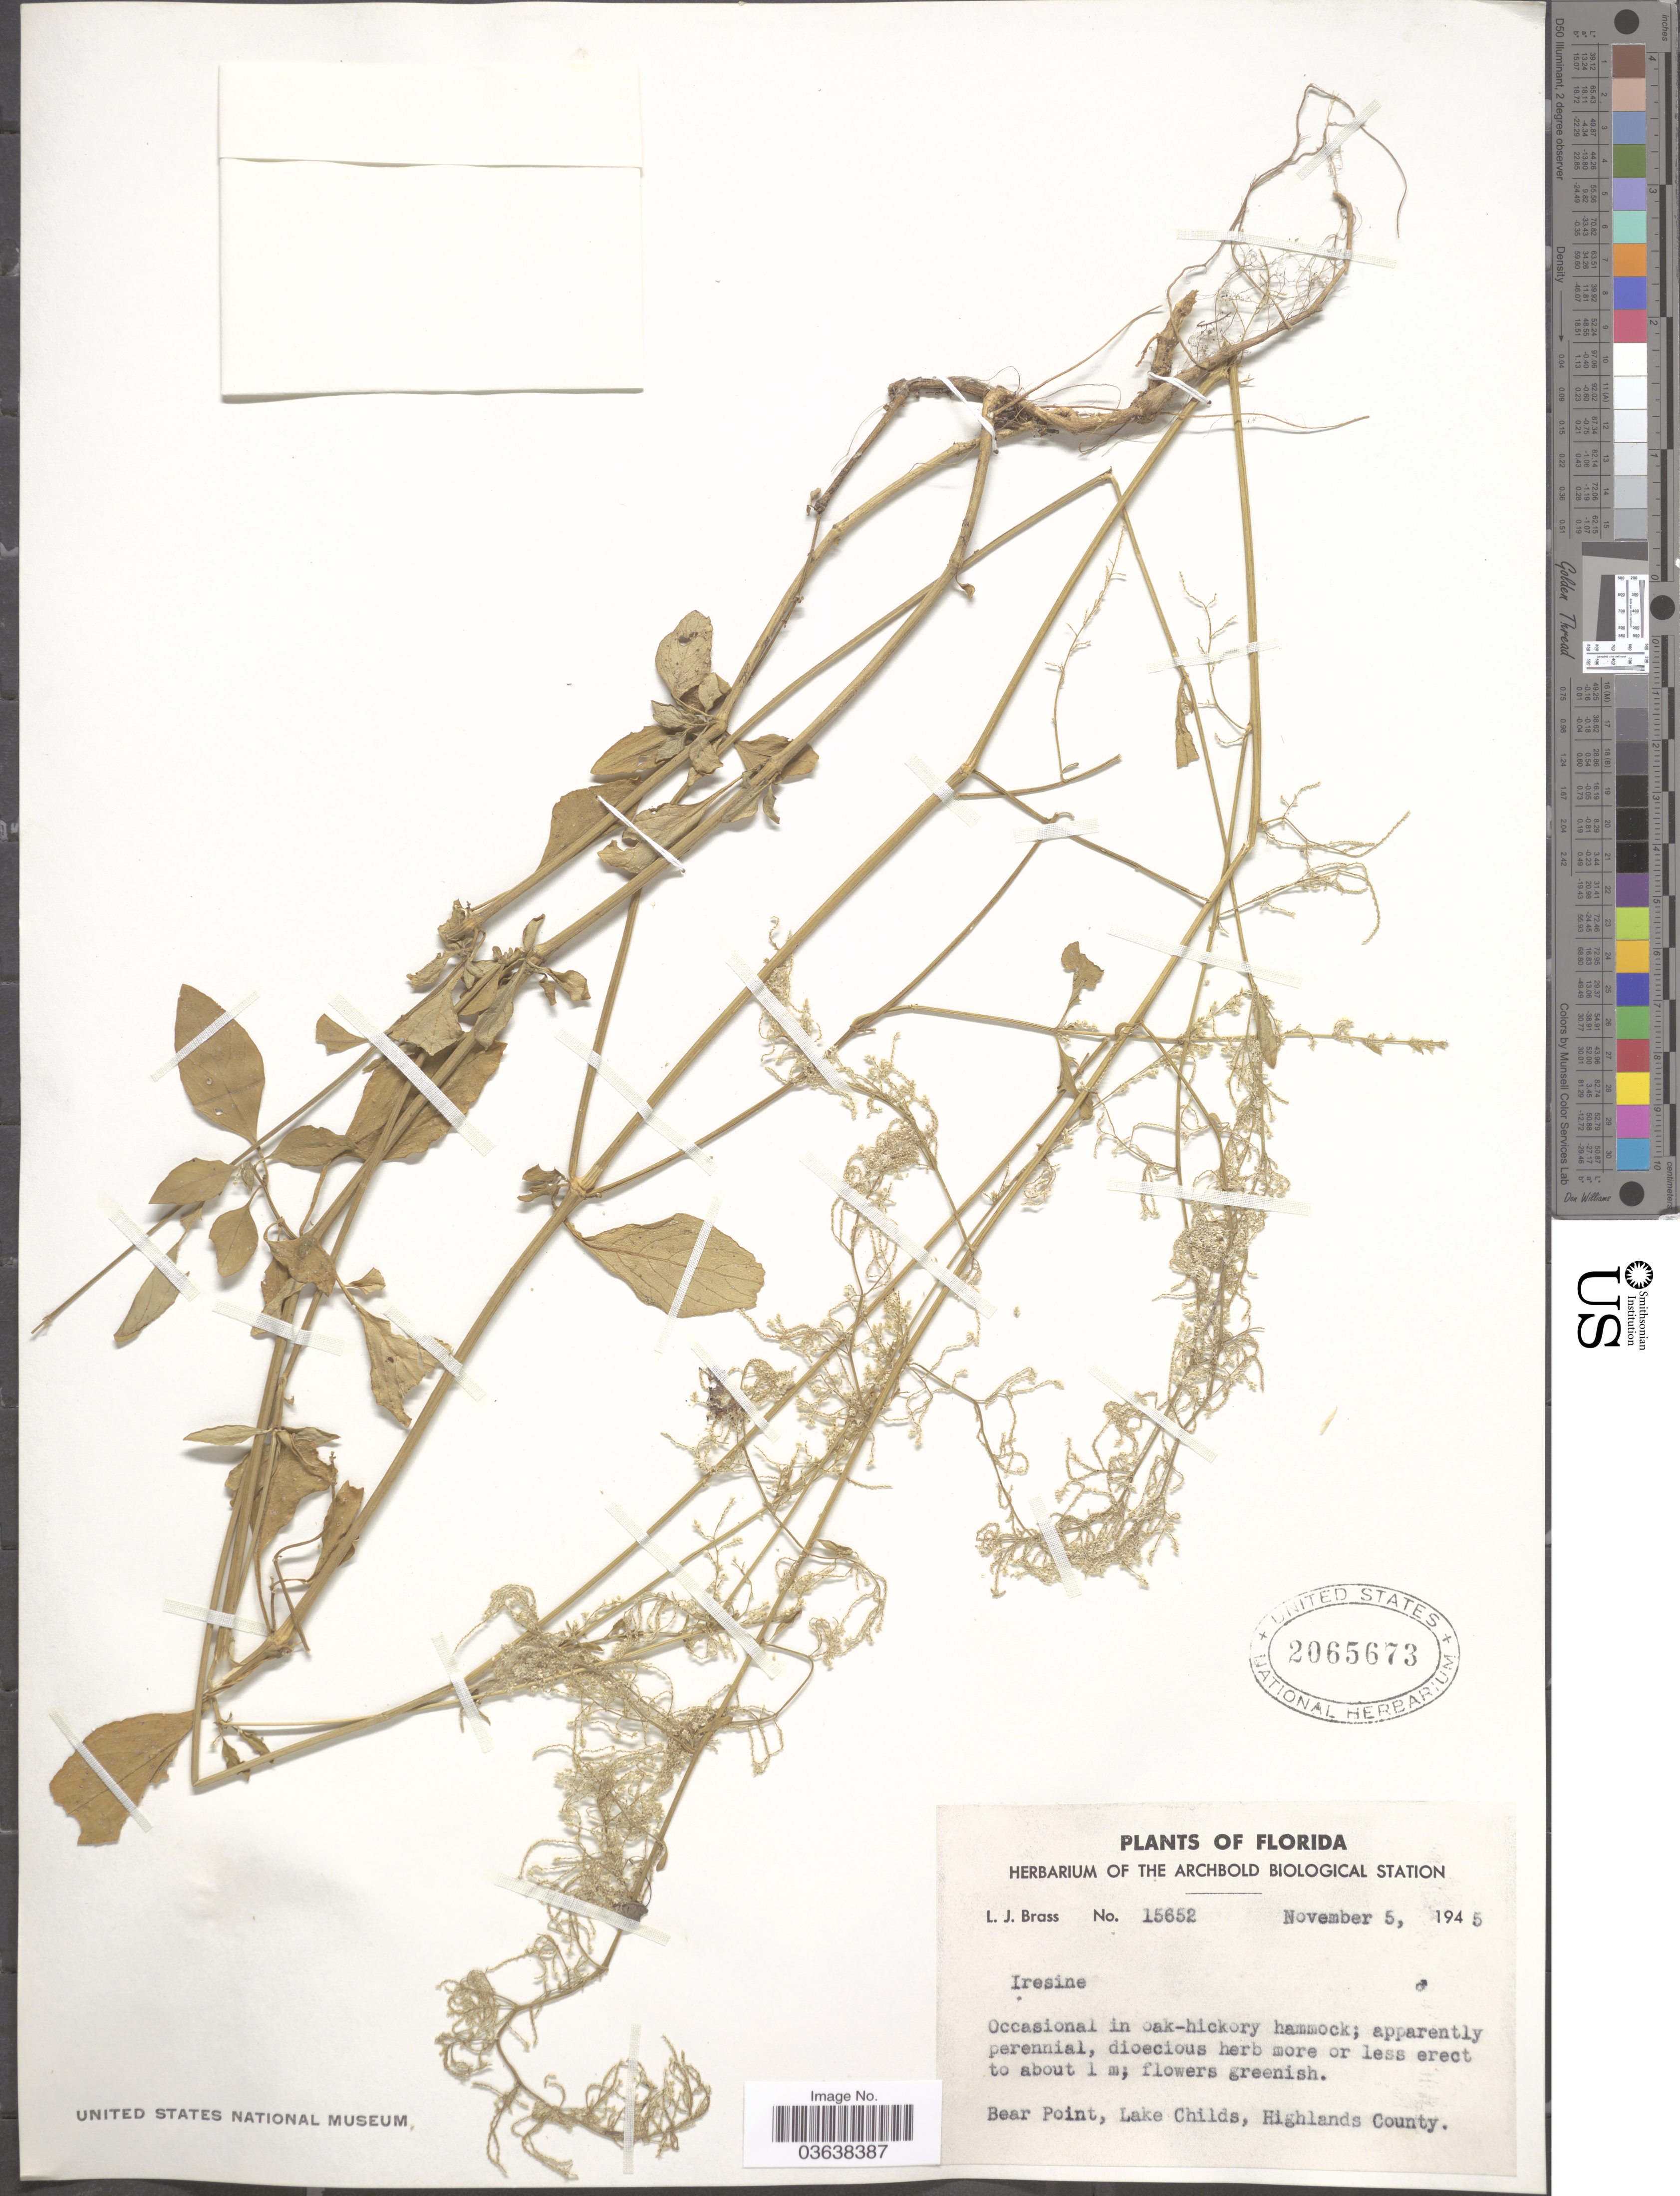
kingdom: Plantae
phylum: Tracheophyta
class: Magnoliopsida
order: Caryophyllales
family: Amaranthaceae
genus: Iresine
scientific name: Iresine celosia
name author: L.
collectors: L. J. Brass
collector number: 15652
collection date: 1945-11-05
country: United States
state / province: Florida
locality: Bear Point, Lake Childs, Highlands County.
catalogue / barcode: US 2065673